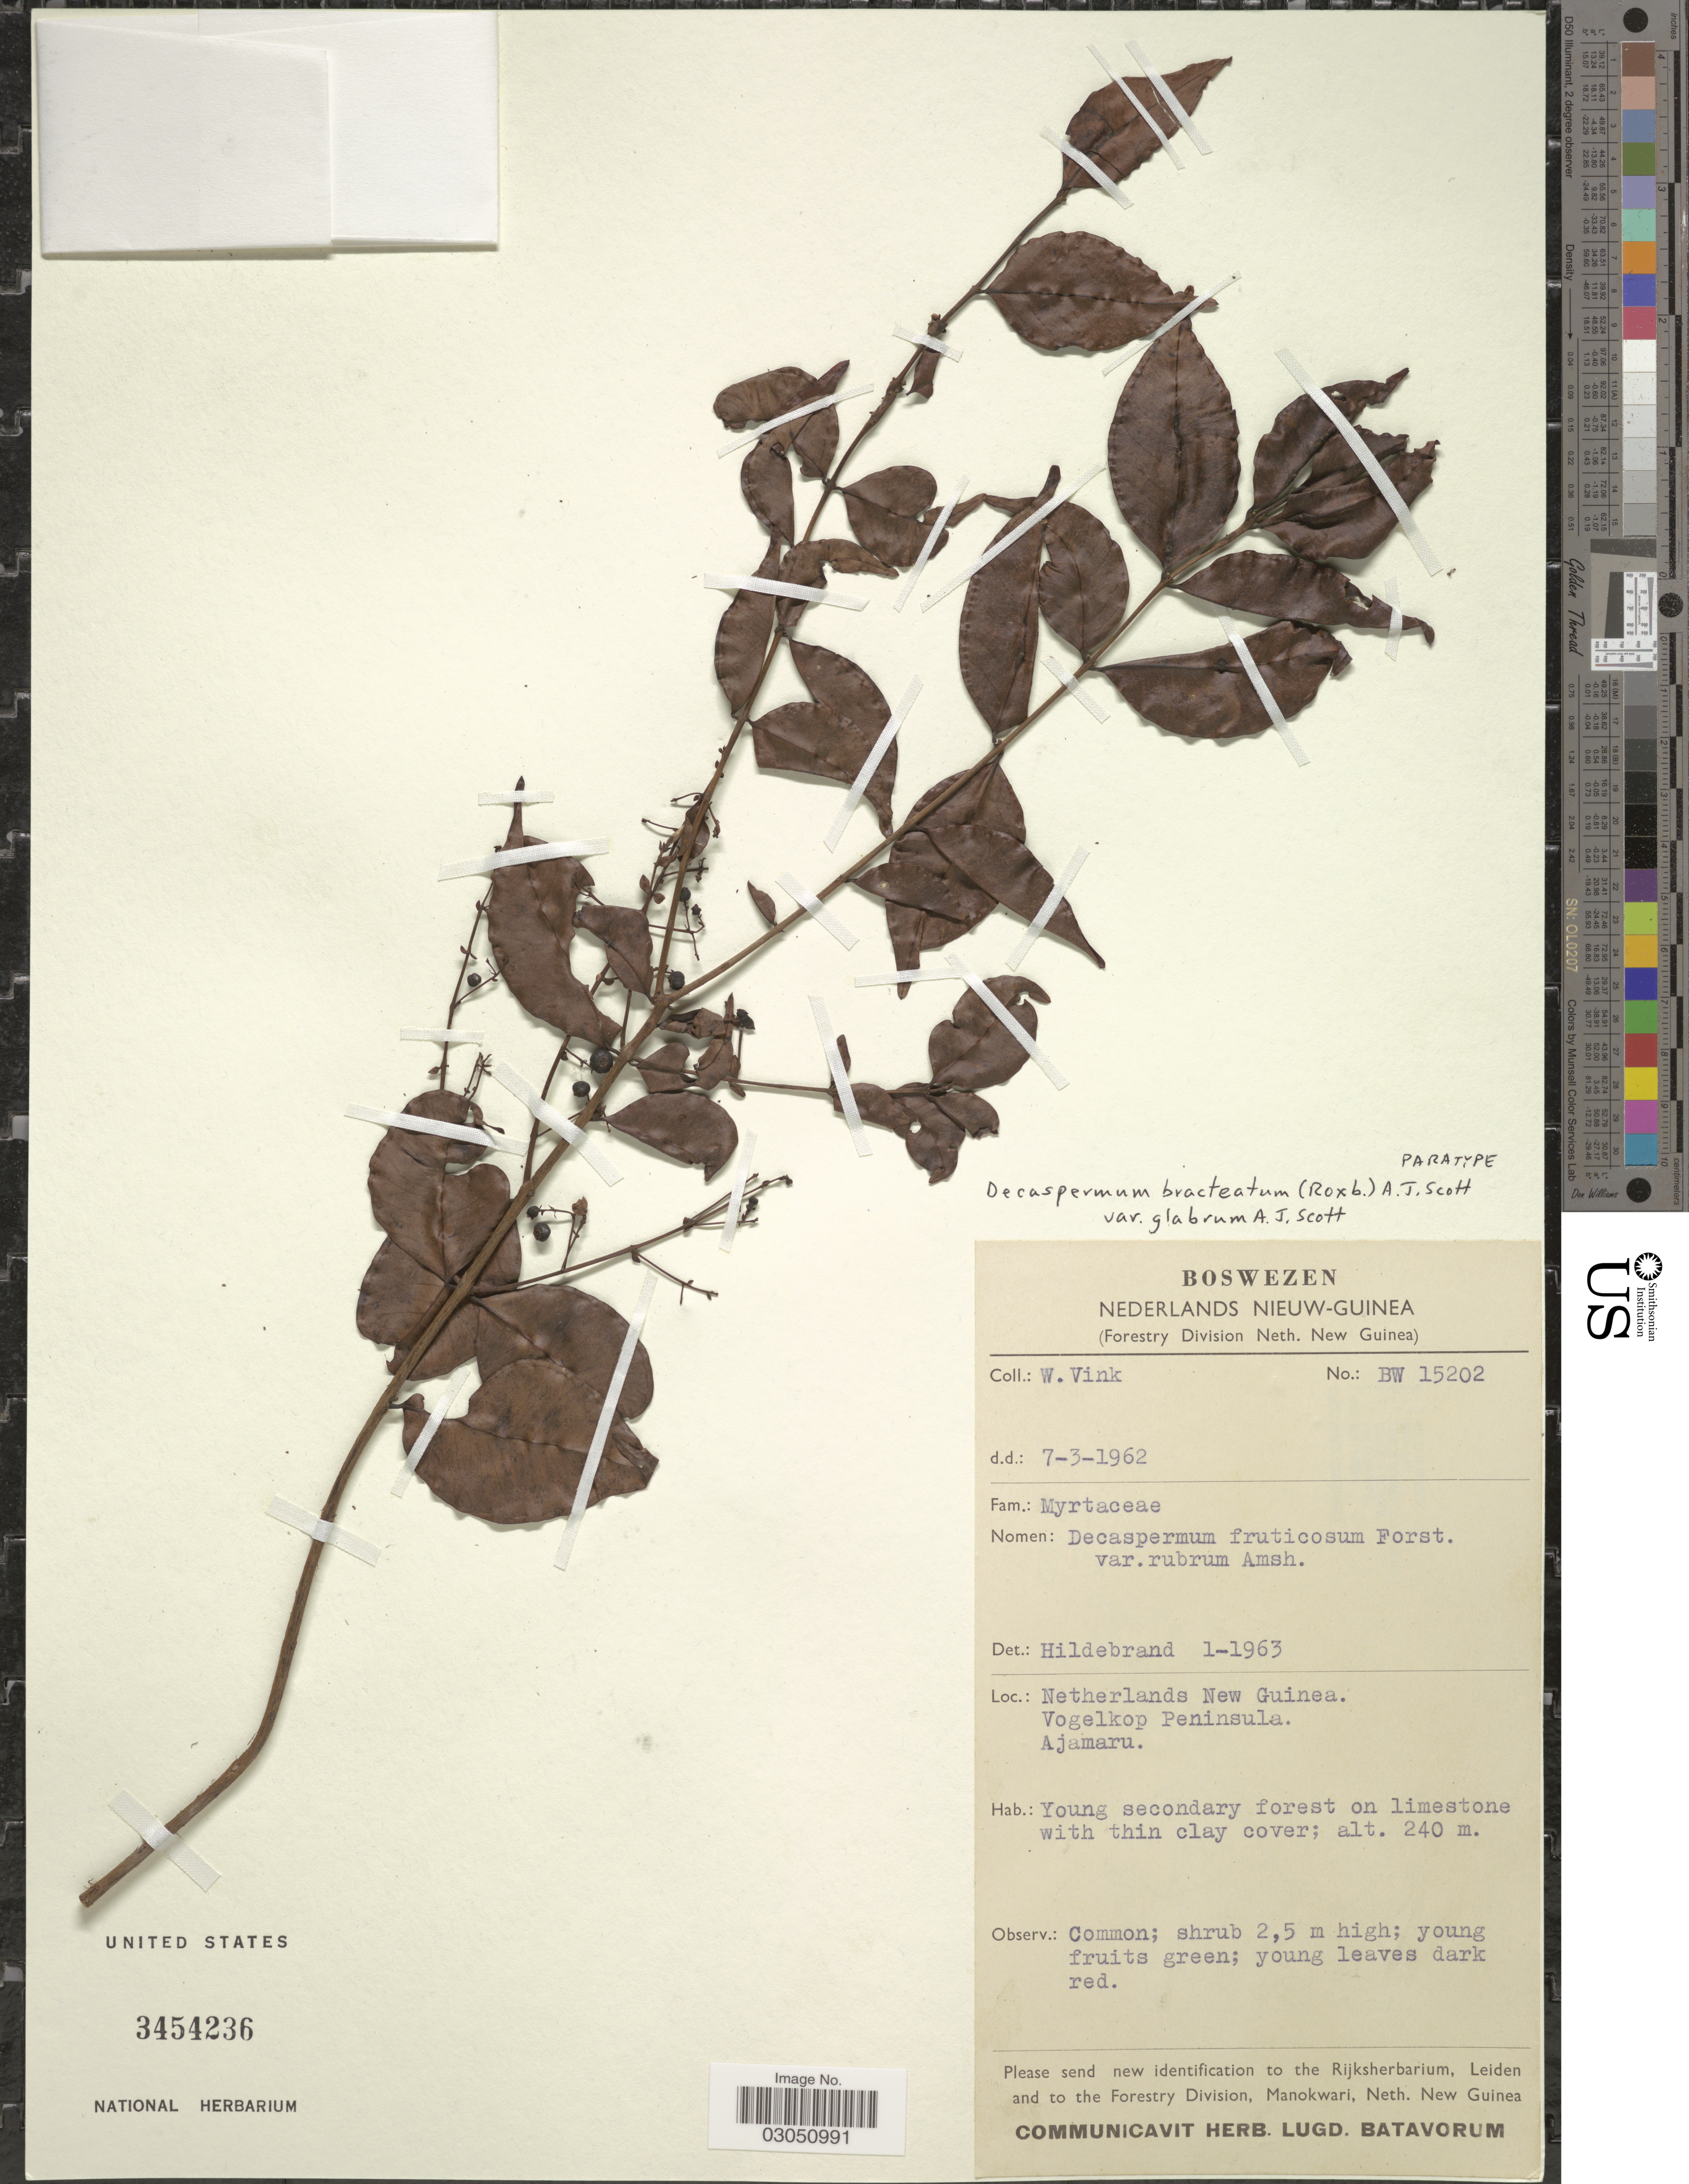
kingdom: Plantae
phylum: Tracheophyta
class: Magnoliopsida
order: Myrtales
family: Myrtaceae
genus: Decaspermum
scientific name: Decaspermum belense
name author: Merr. & L.M. Perry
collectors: W. Vink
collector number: BW 15202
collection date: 1962-03-07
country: Indonesia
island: New Guinea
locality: Boswezen. Nederlands Nieuw-Guinea. Netherlands New Guinea. Vogelkop Peninsula. Ajamaru.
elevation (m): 240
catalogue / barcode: US 3454236